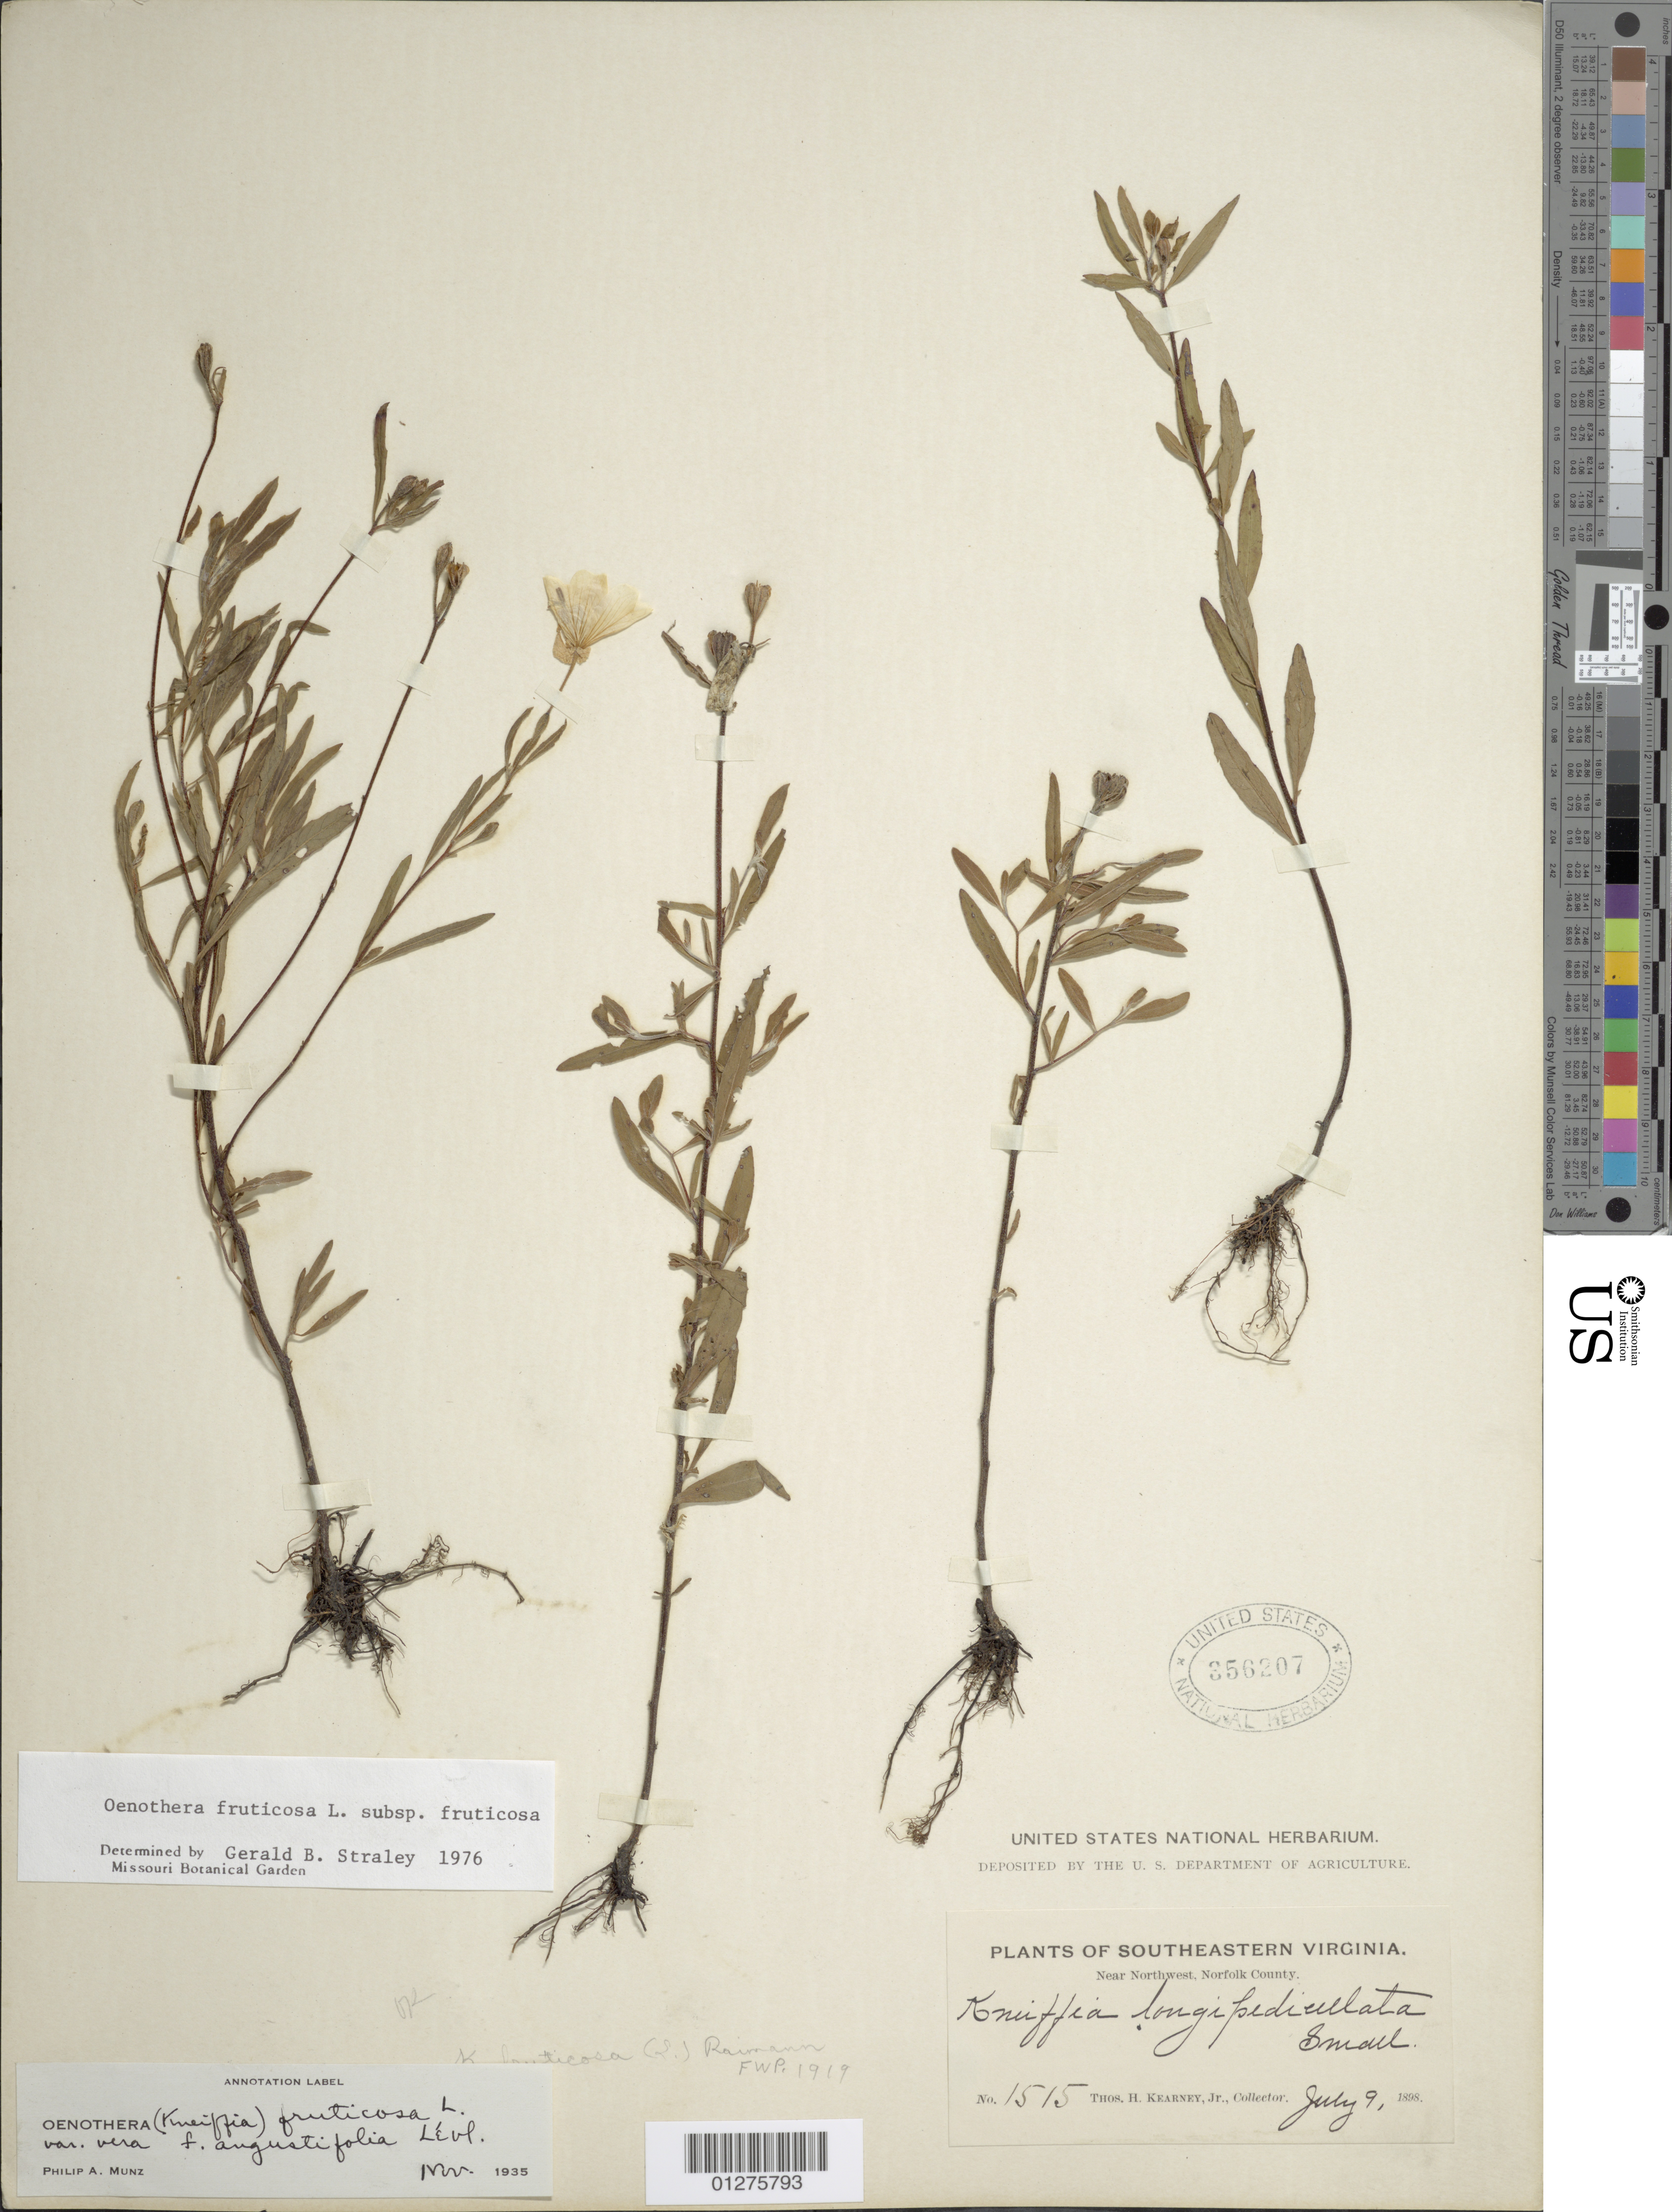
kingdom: Plantae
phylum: Tracheophyta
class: Magnoliopsida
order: Myrtales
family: Onagraceae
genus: Oenothera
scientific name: Oenothera fruticosa subsp. fruticosa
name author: L.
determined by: Straley, G. B.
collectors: T. H. Kearney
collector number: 1515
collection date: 1898-07-09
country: United States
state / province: Virginia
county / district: City of Norfolk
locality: Near Northwest, Norfolk County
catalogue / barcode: US 356207